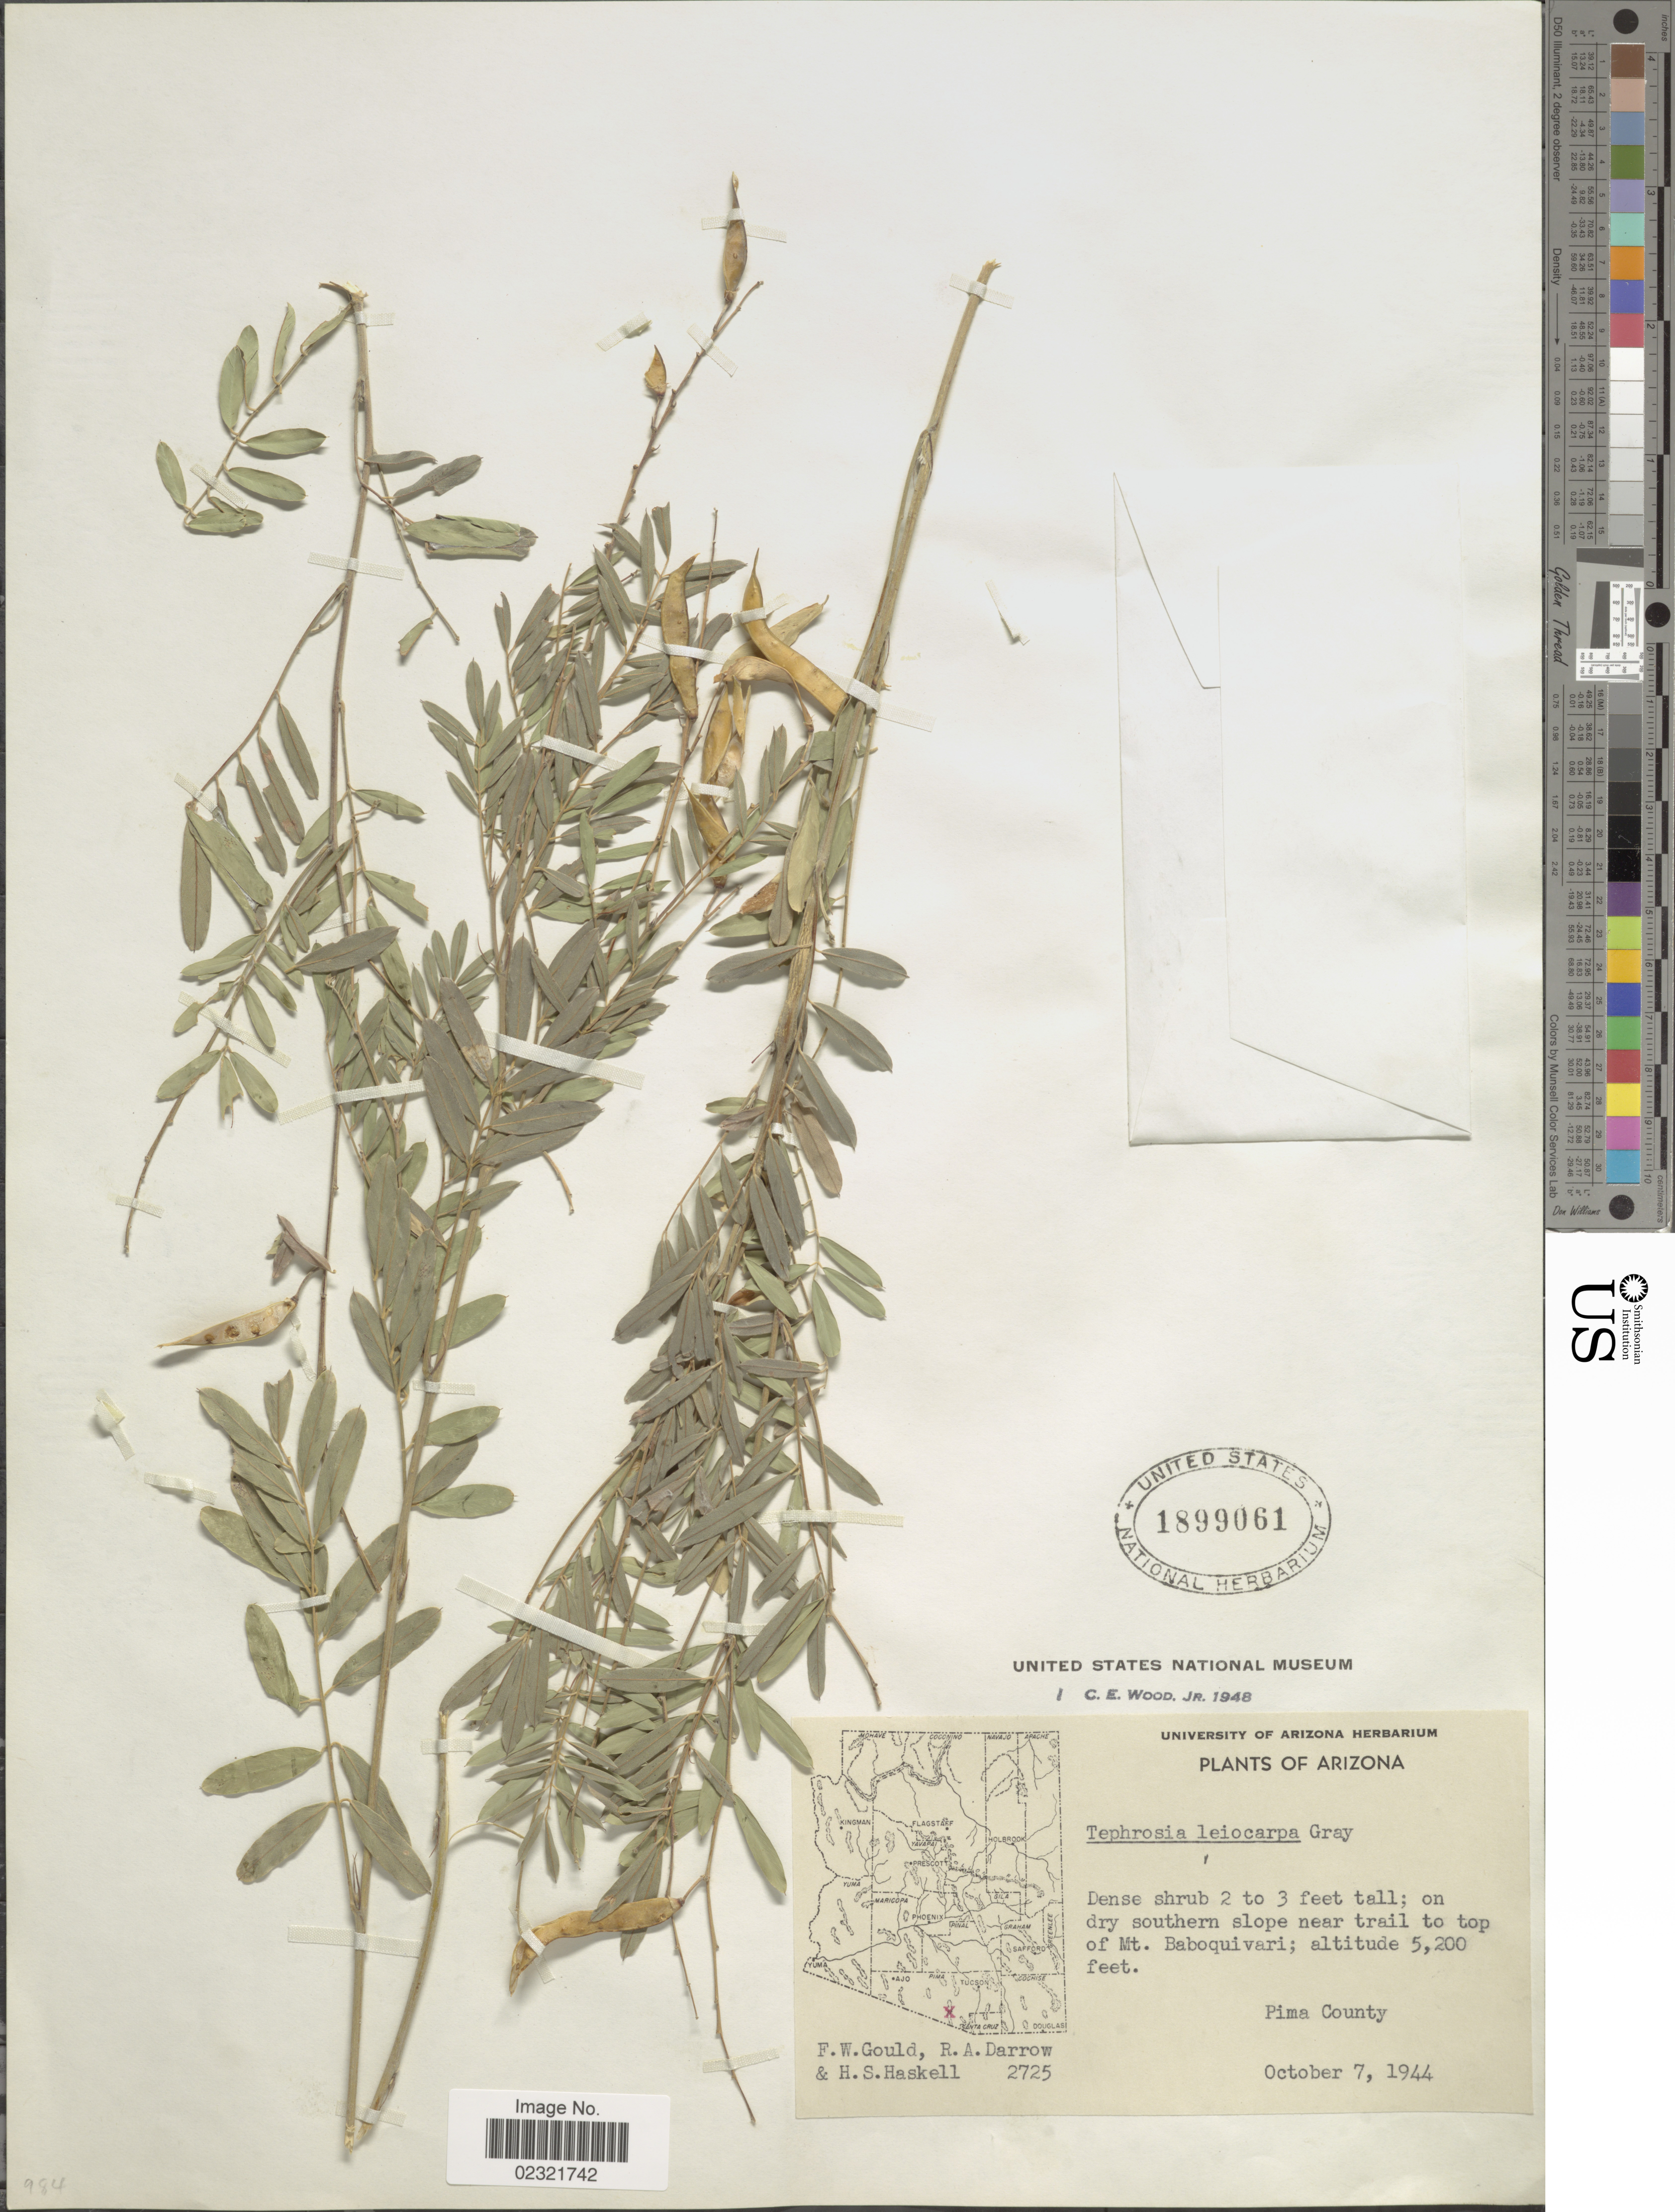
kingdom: Plantae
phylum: Tracheophyta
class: Magnoliopsida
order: Fabales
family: Fabaceae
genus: Tephrosia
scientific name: Tephrosia leiocarpa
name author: A. Gray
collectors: F. W. Gould, R. A. Darrow & H. Haskell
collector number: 2725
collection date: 1944-10-07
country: United States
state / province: Arizona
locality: On dry southern slope near trail to top of Mt Baboquivari, Pima County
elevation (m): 1585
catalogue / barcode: US 1899061